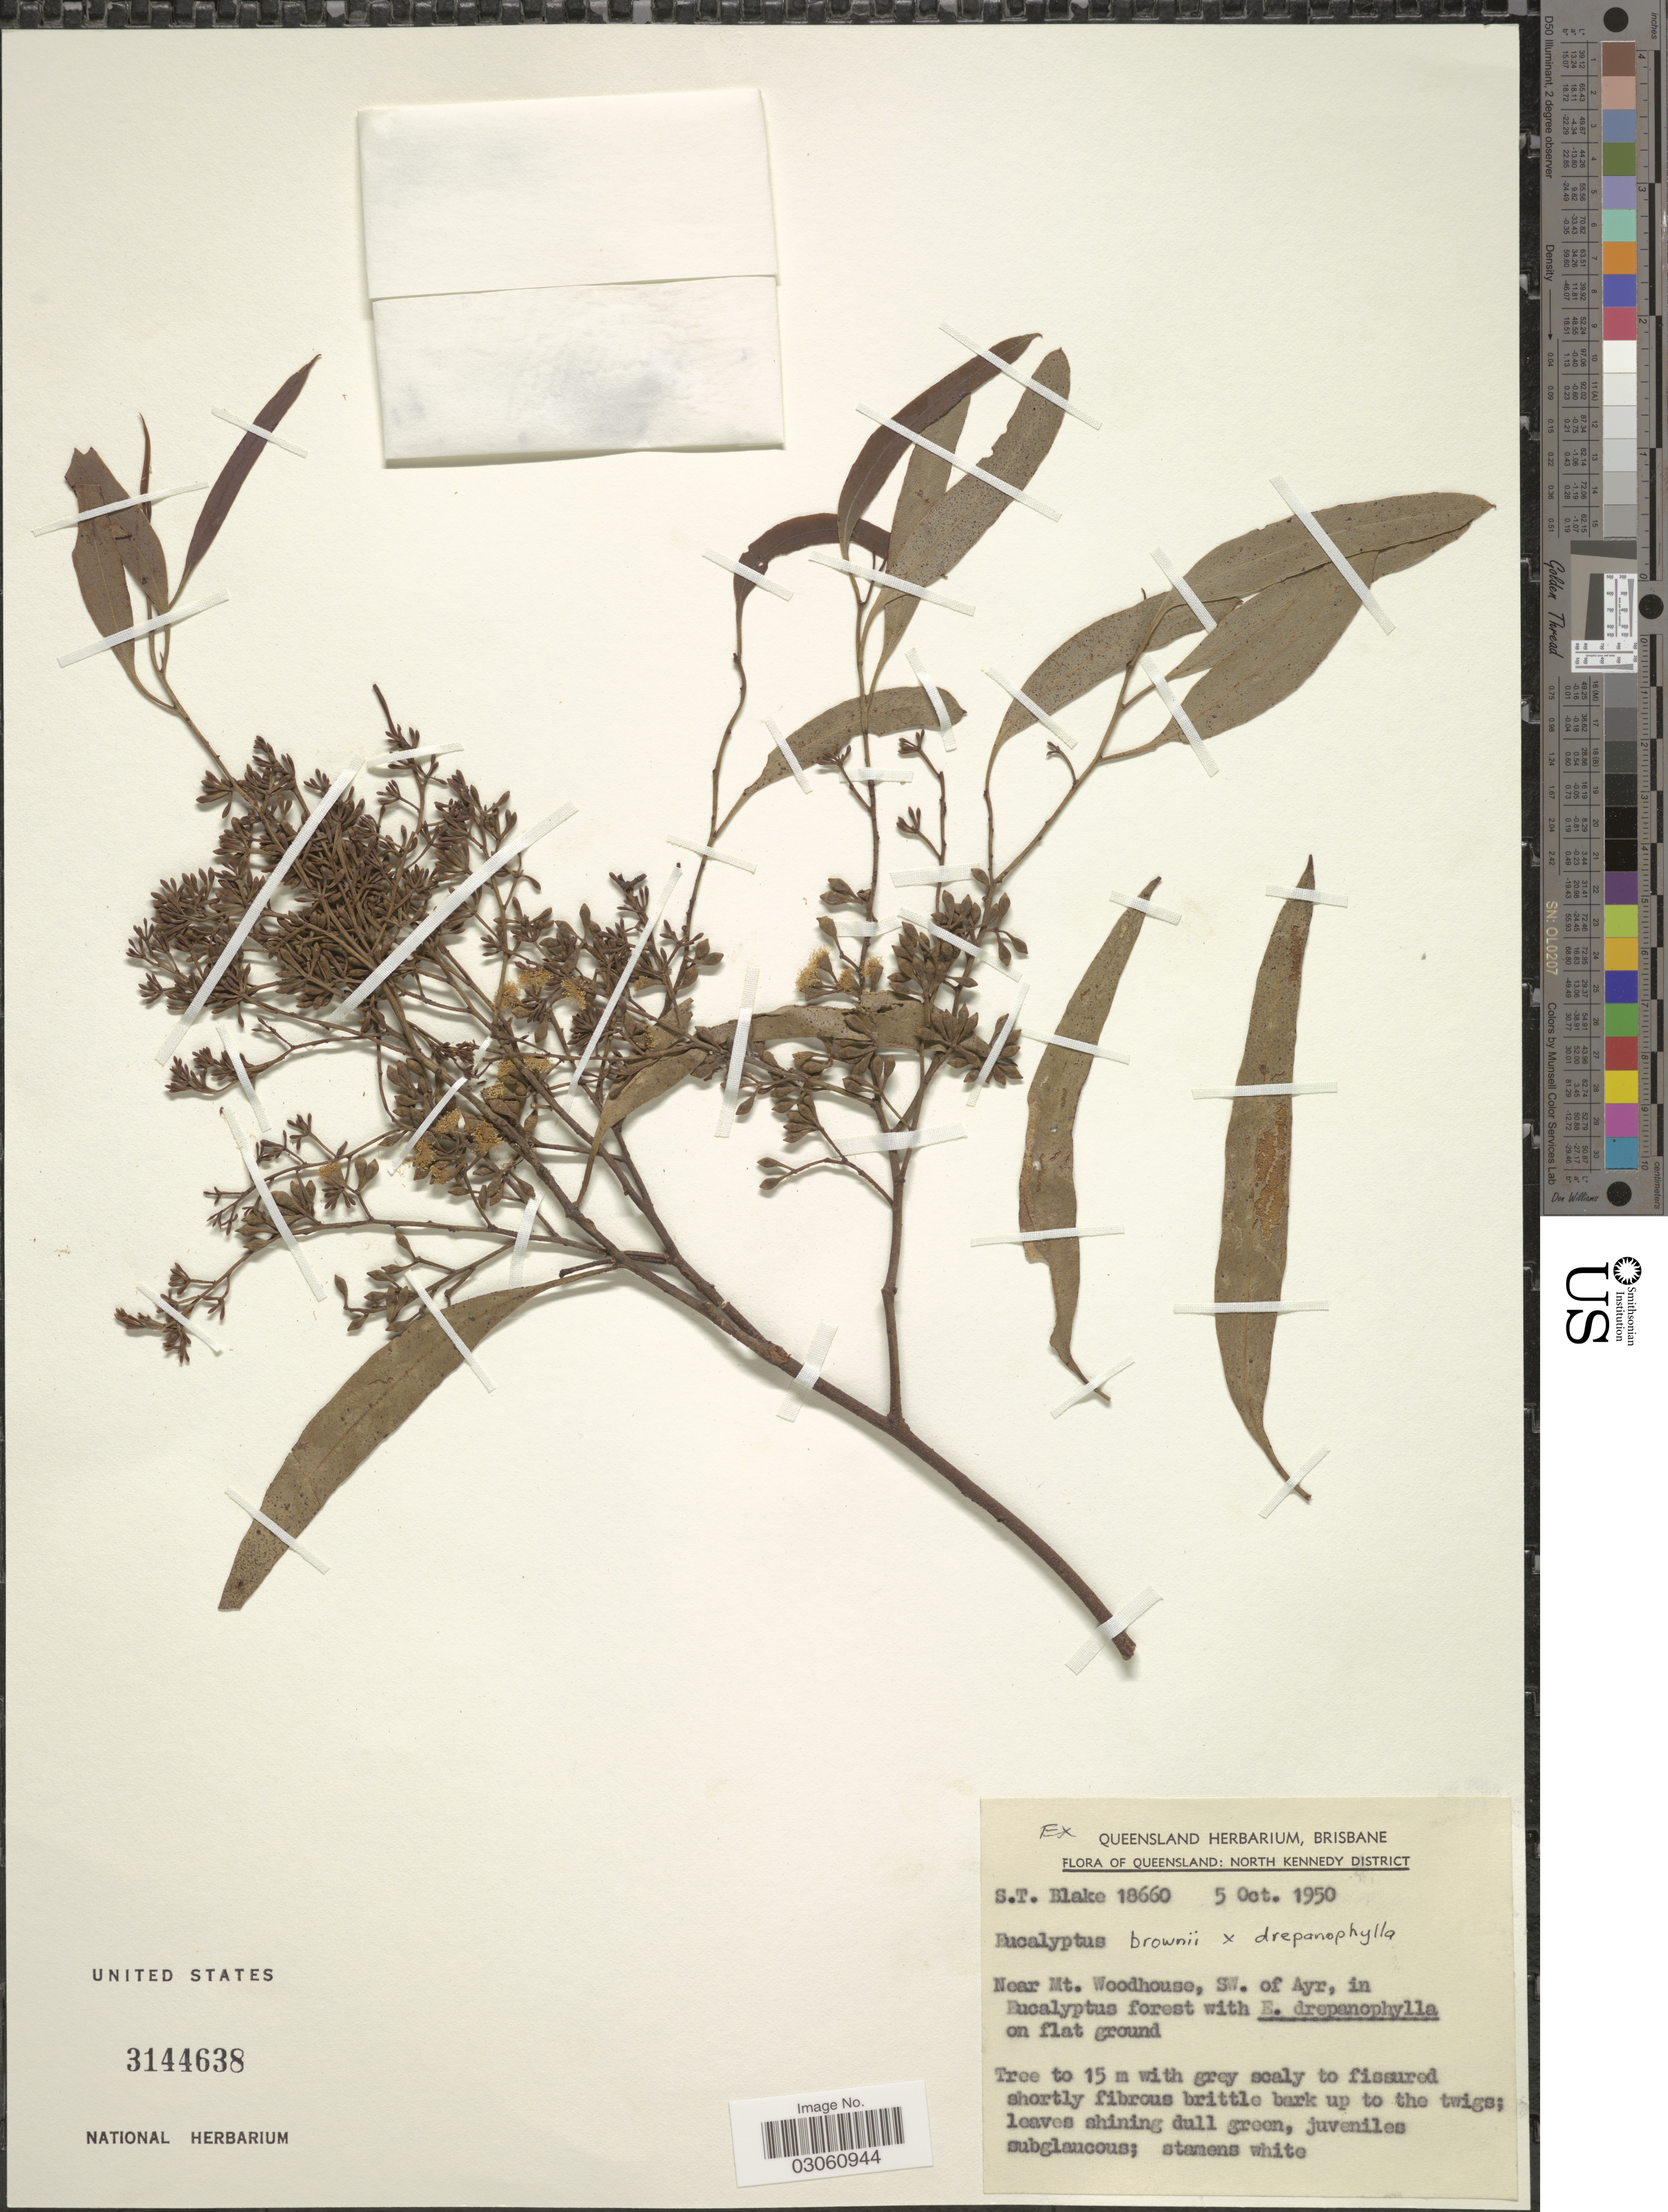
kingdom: Plantae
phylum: Tracheophyta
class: Magnoliopsida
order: Myrtales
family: Myrtaceae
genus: Eucalyptus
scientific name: Eucalyptus brownii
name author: Maiden & Cambage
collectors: S. T. Blake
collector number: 18660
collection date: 1950-10-05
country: Australia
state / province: Queensland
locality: Queensland: North of Kennedy District, Near Mt. Woodhouse, SW. of Ayr.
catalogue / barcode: US 3144638